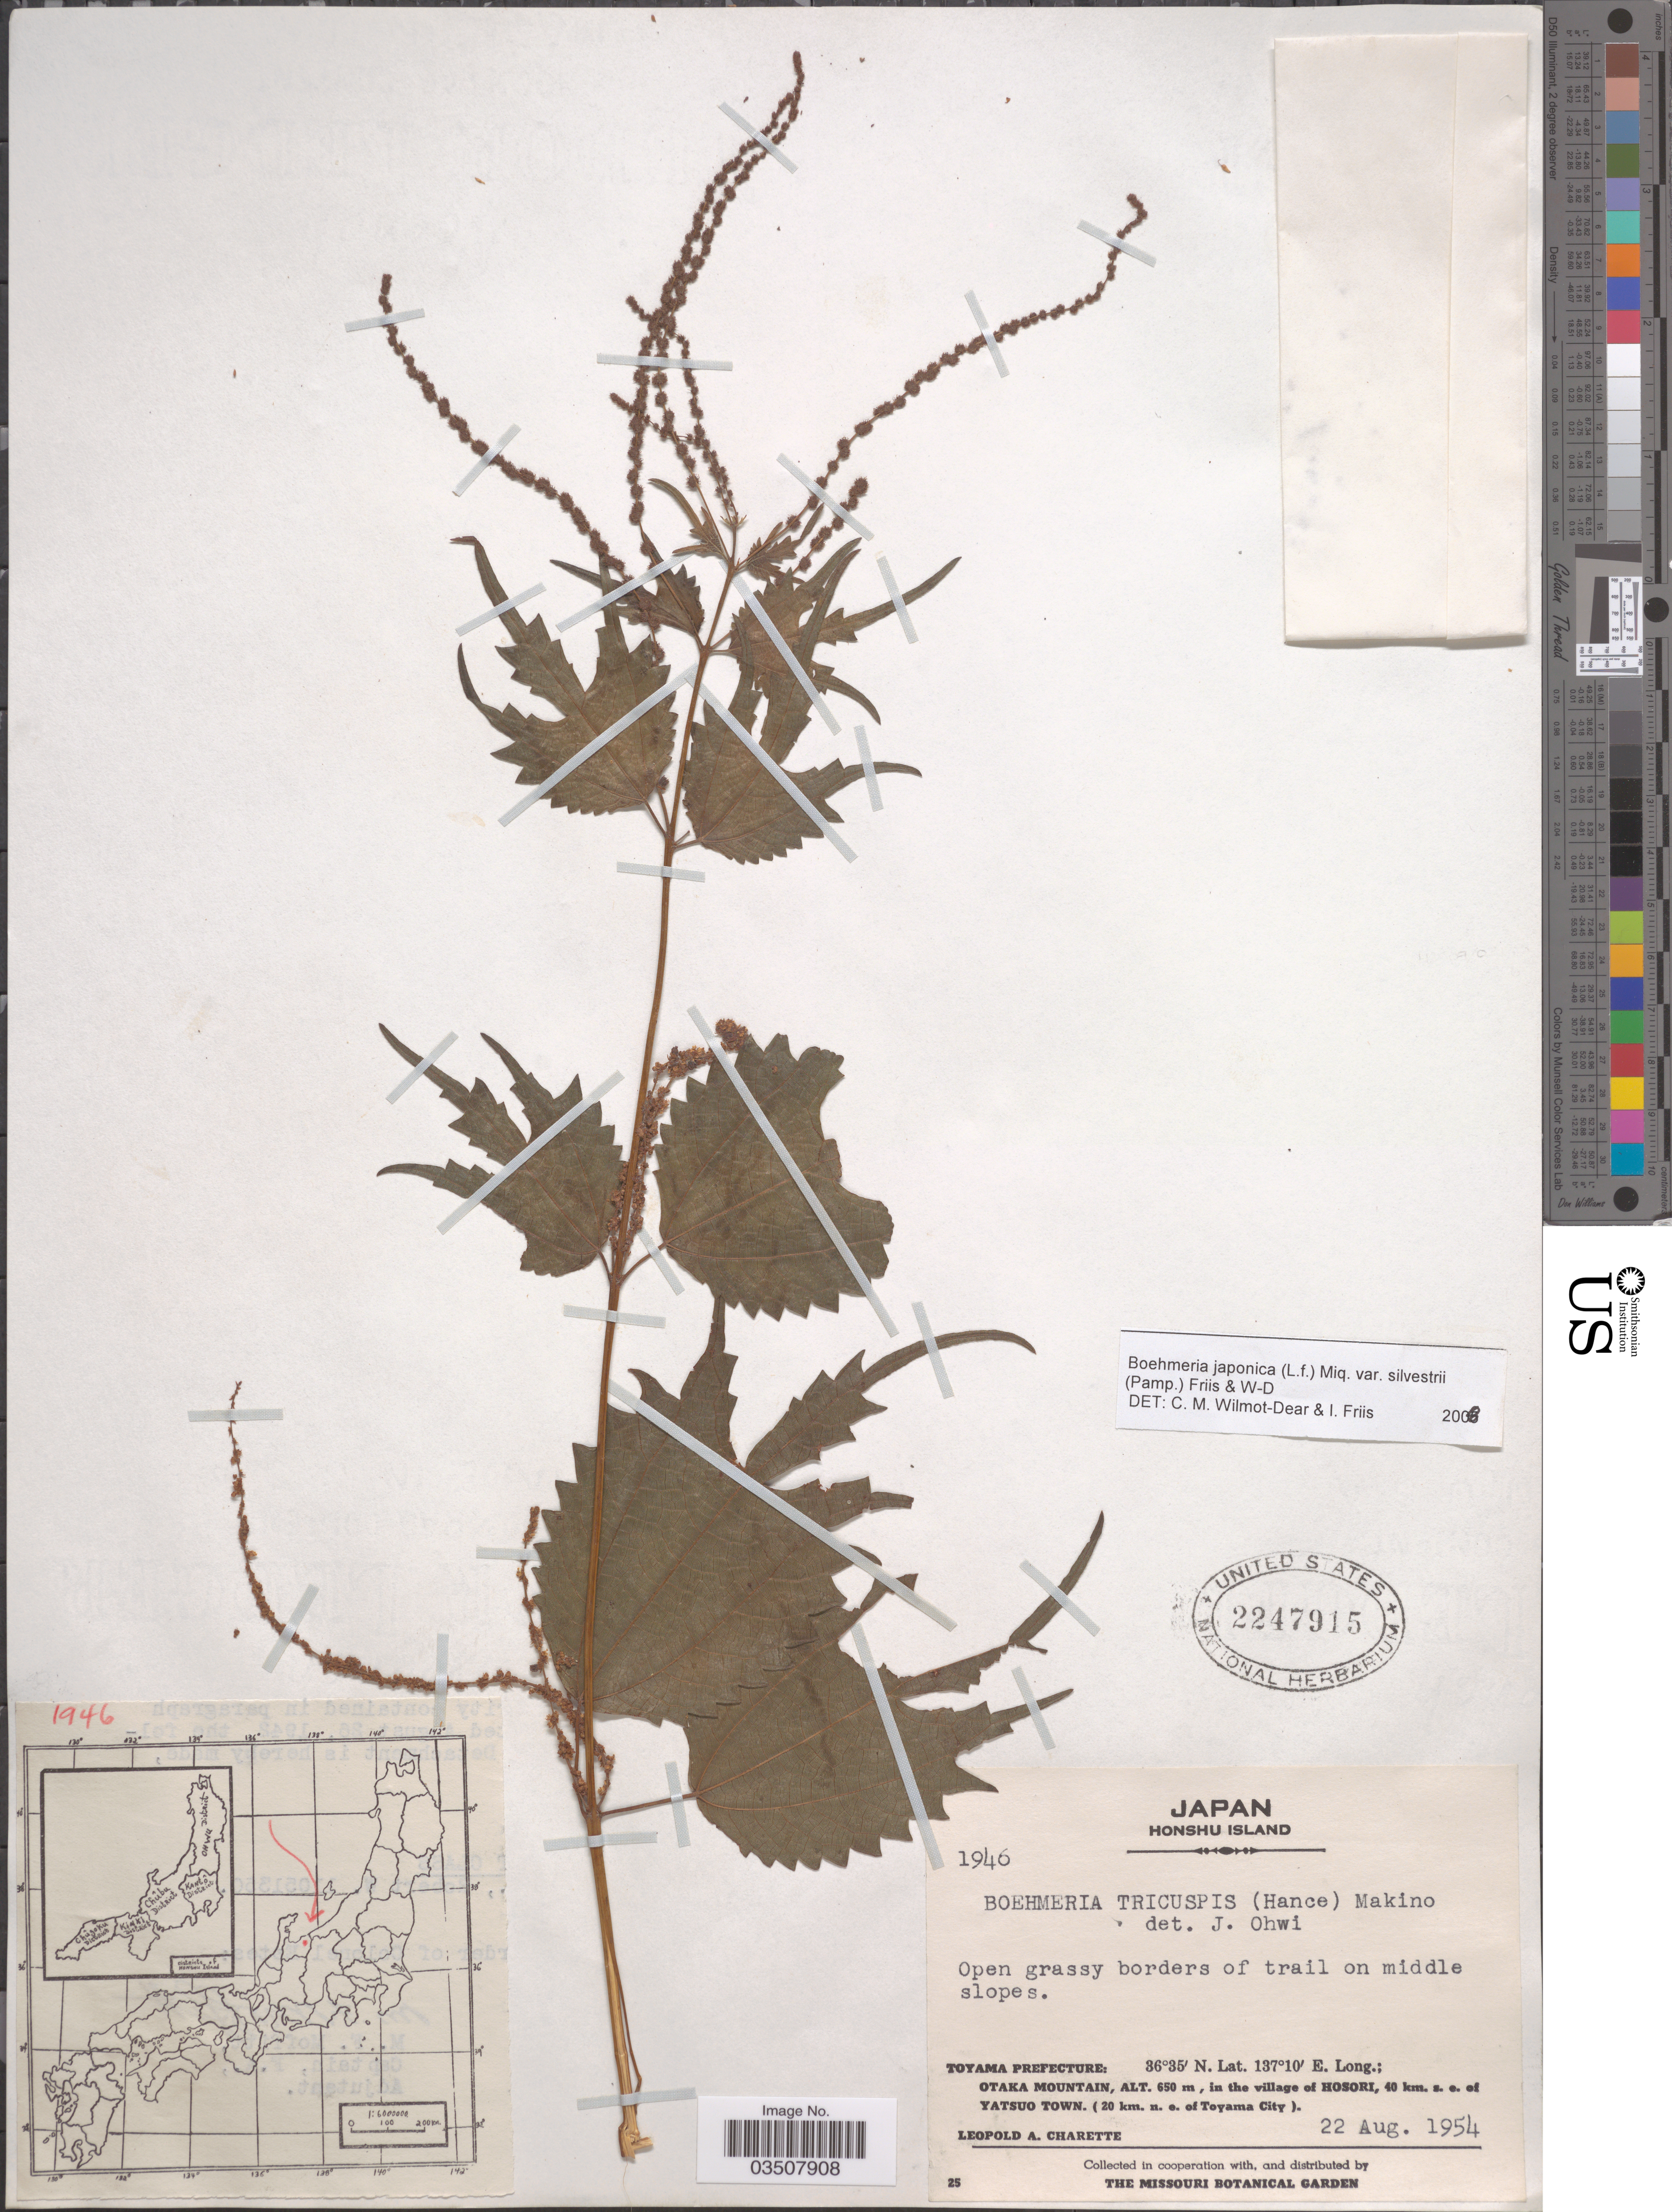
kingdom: Plantae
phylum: Tracheophyta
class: Magnoliopsida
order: Rosales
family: Urticaceae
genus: Boehmeria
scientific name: Boehmeria japonica var. silvestrii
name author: (Pamp.) Friis & Wilmot-Dear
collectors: L. A. Charette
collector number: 1946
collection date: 1954-08-22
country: Japan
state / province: Toyama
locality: Honshu Island. Toyama Prefecture: Otaka Mountain, in the village of Hosori, 40 km. s. e. of Yatsuo Town. (20 km. n. e. of Toyama City).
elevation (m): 650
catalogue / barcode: US 2247915